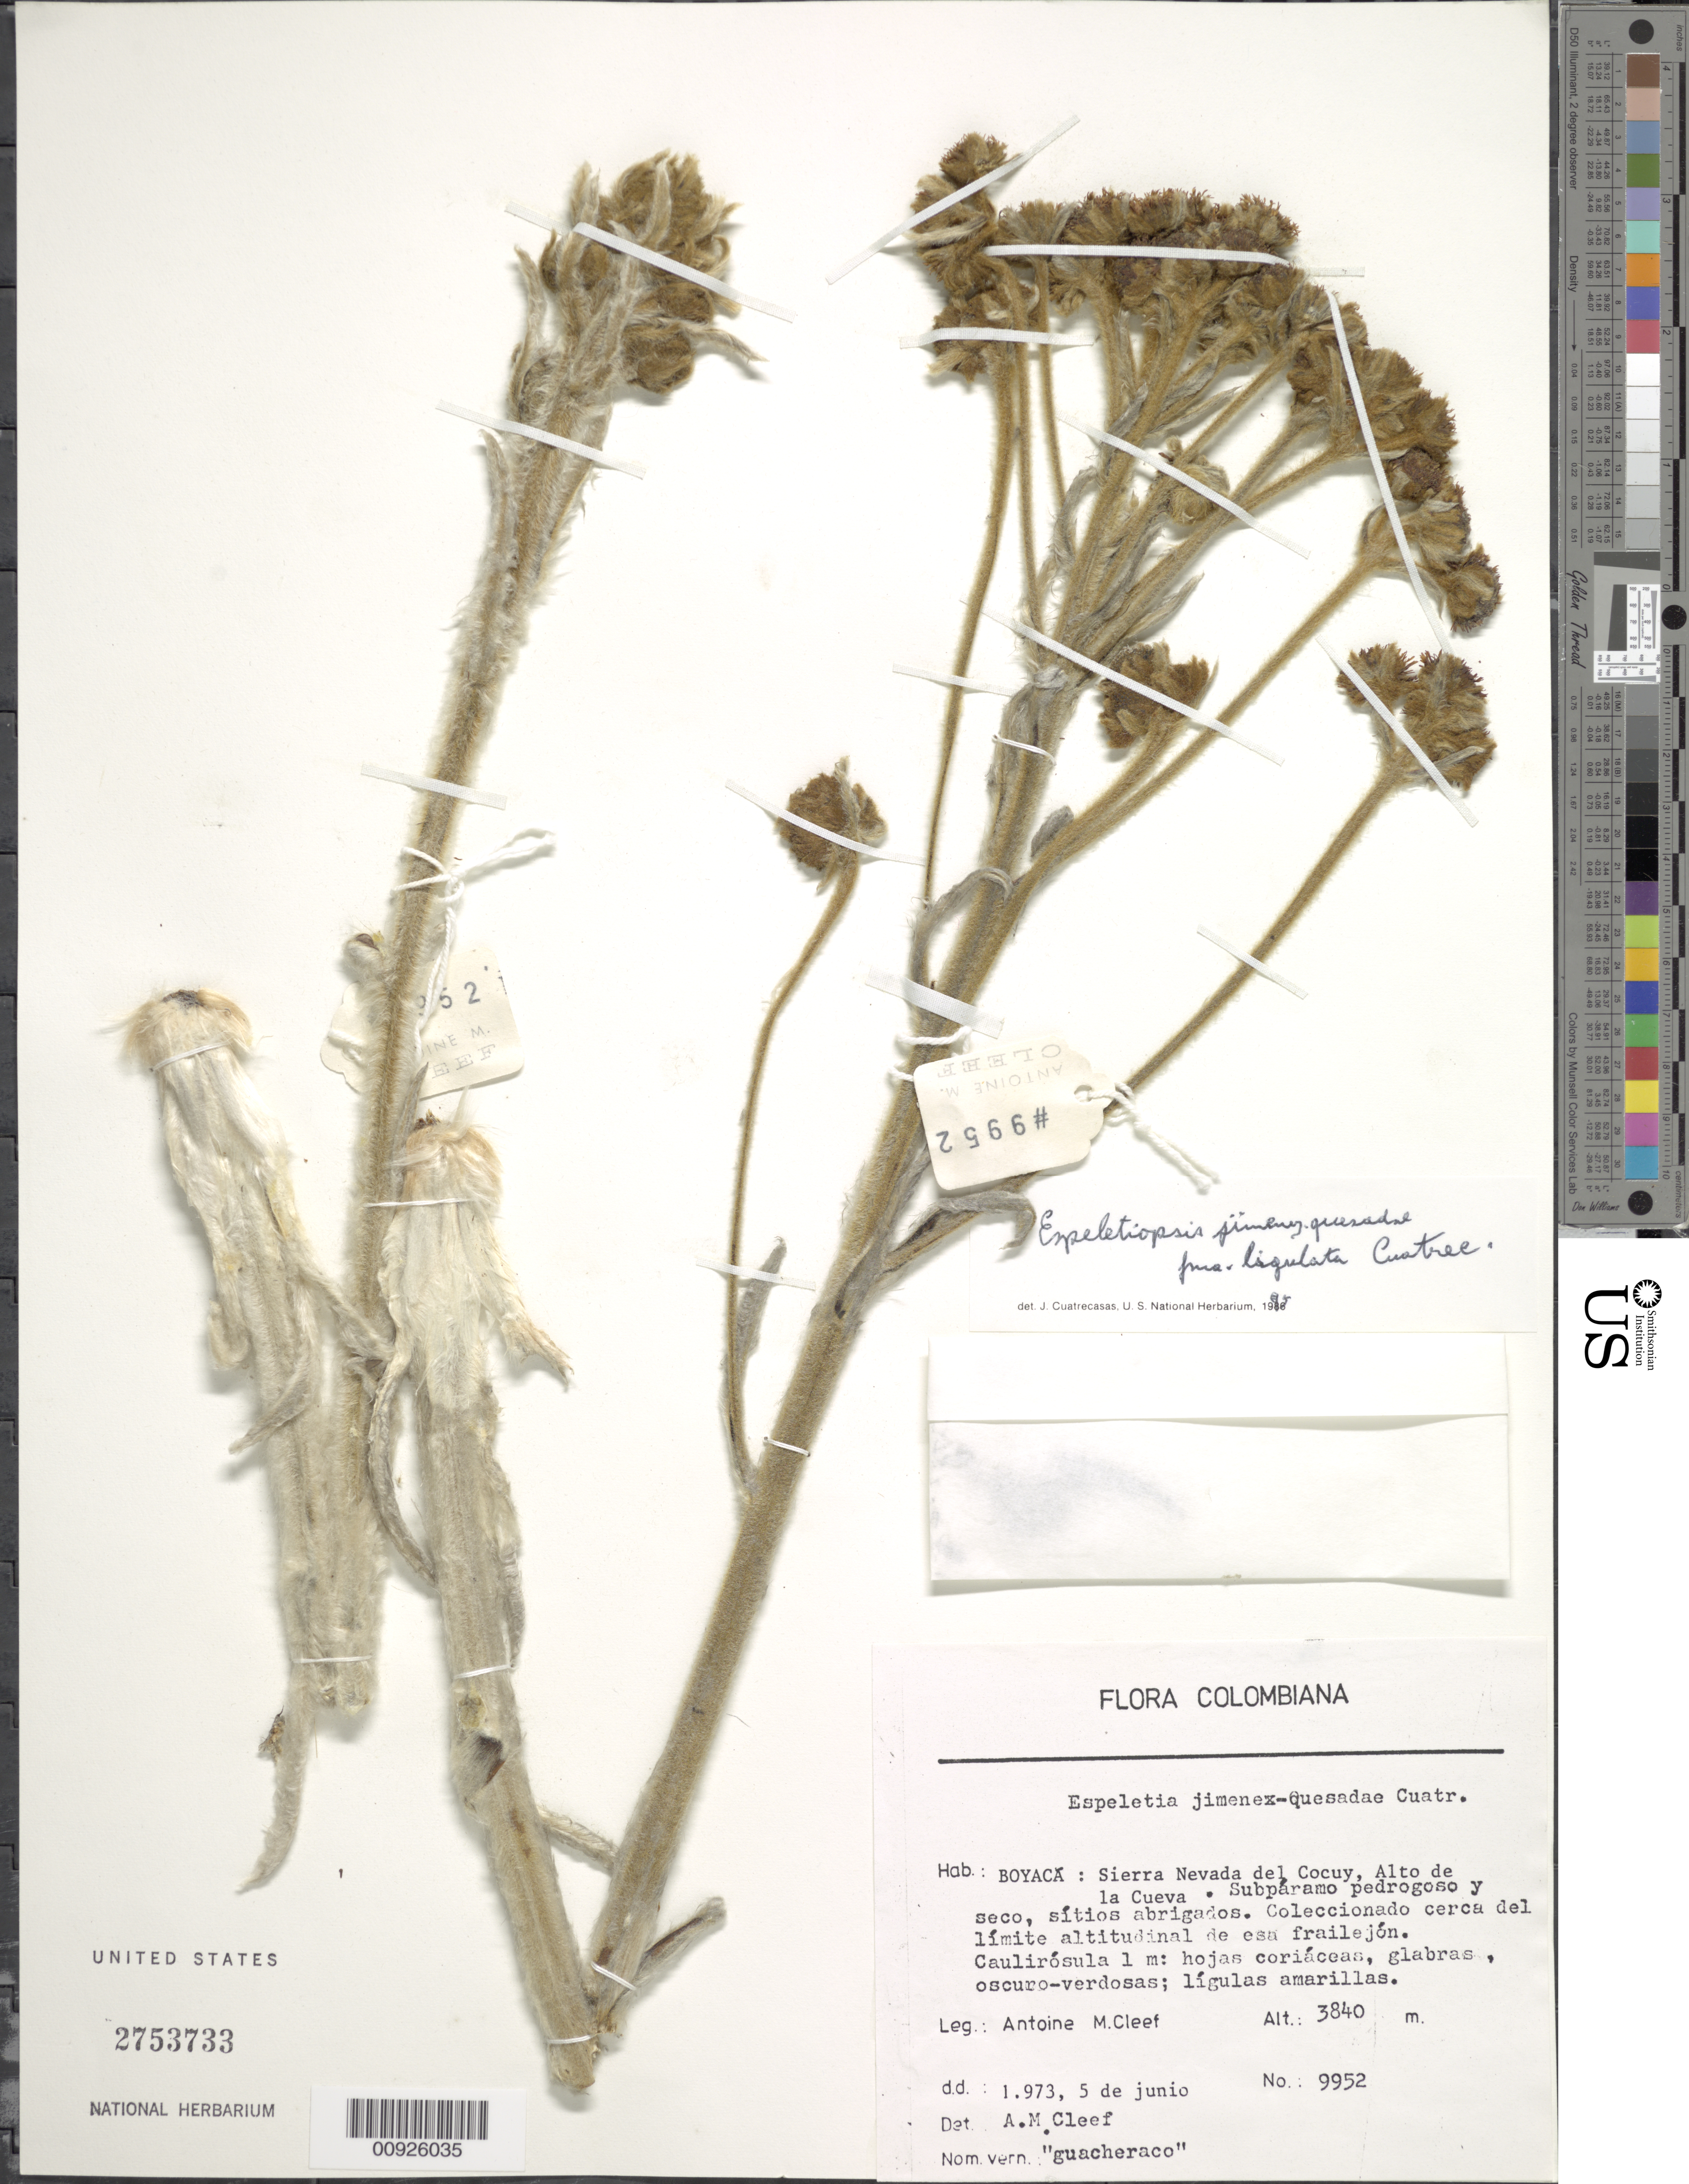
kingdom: Plantae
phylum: Tracheophyta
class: Magnoliopsida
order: Asterales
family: Asteraceae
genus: Espeletiopsis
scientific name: Espeletiopsis jimenez-quesadae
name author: (Cuatrec.) Cuatrec.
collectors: A. M. Cleef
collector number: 9952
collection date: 1973-06-05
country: Colombia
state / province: Boyacá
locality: Boyacá: Sierra Nevada del Cocuy, Alto de la Cueva.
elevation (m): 3840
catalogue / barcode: US 2753733